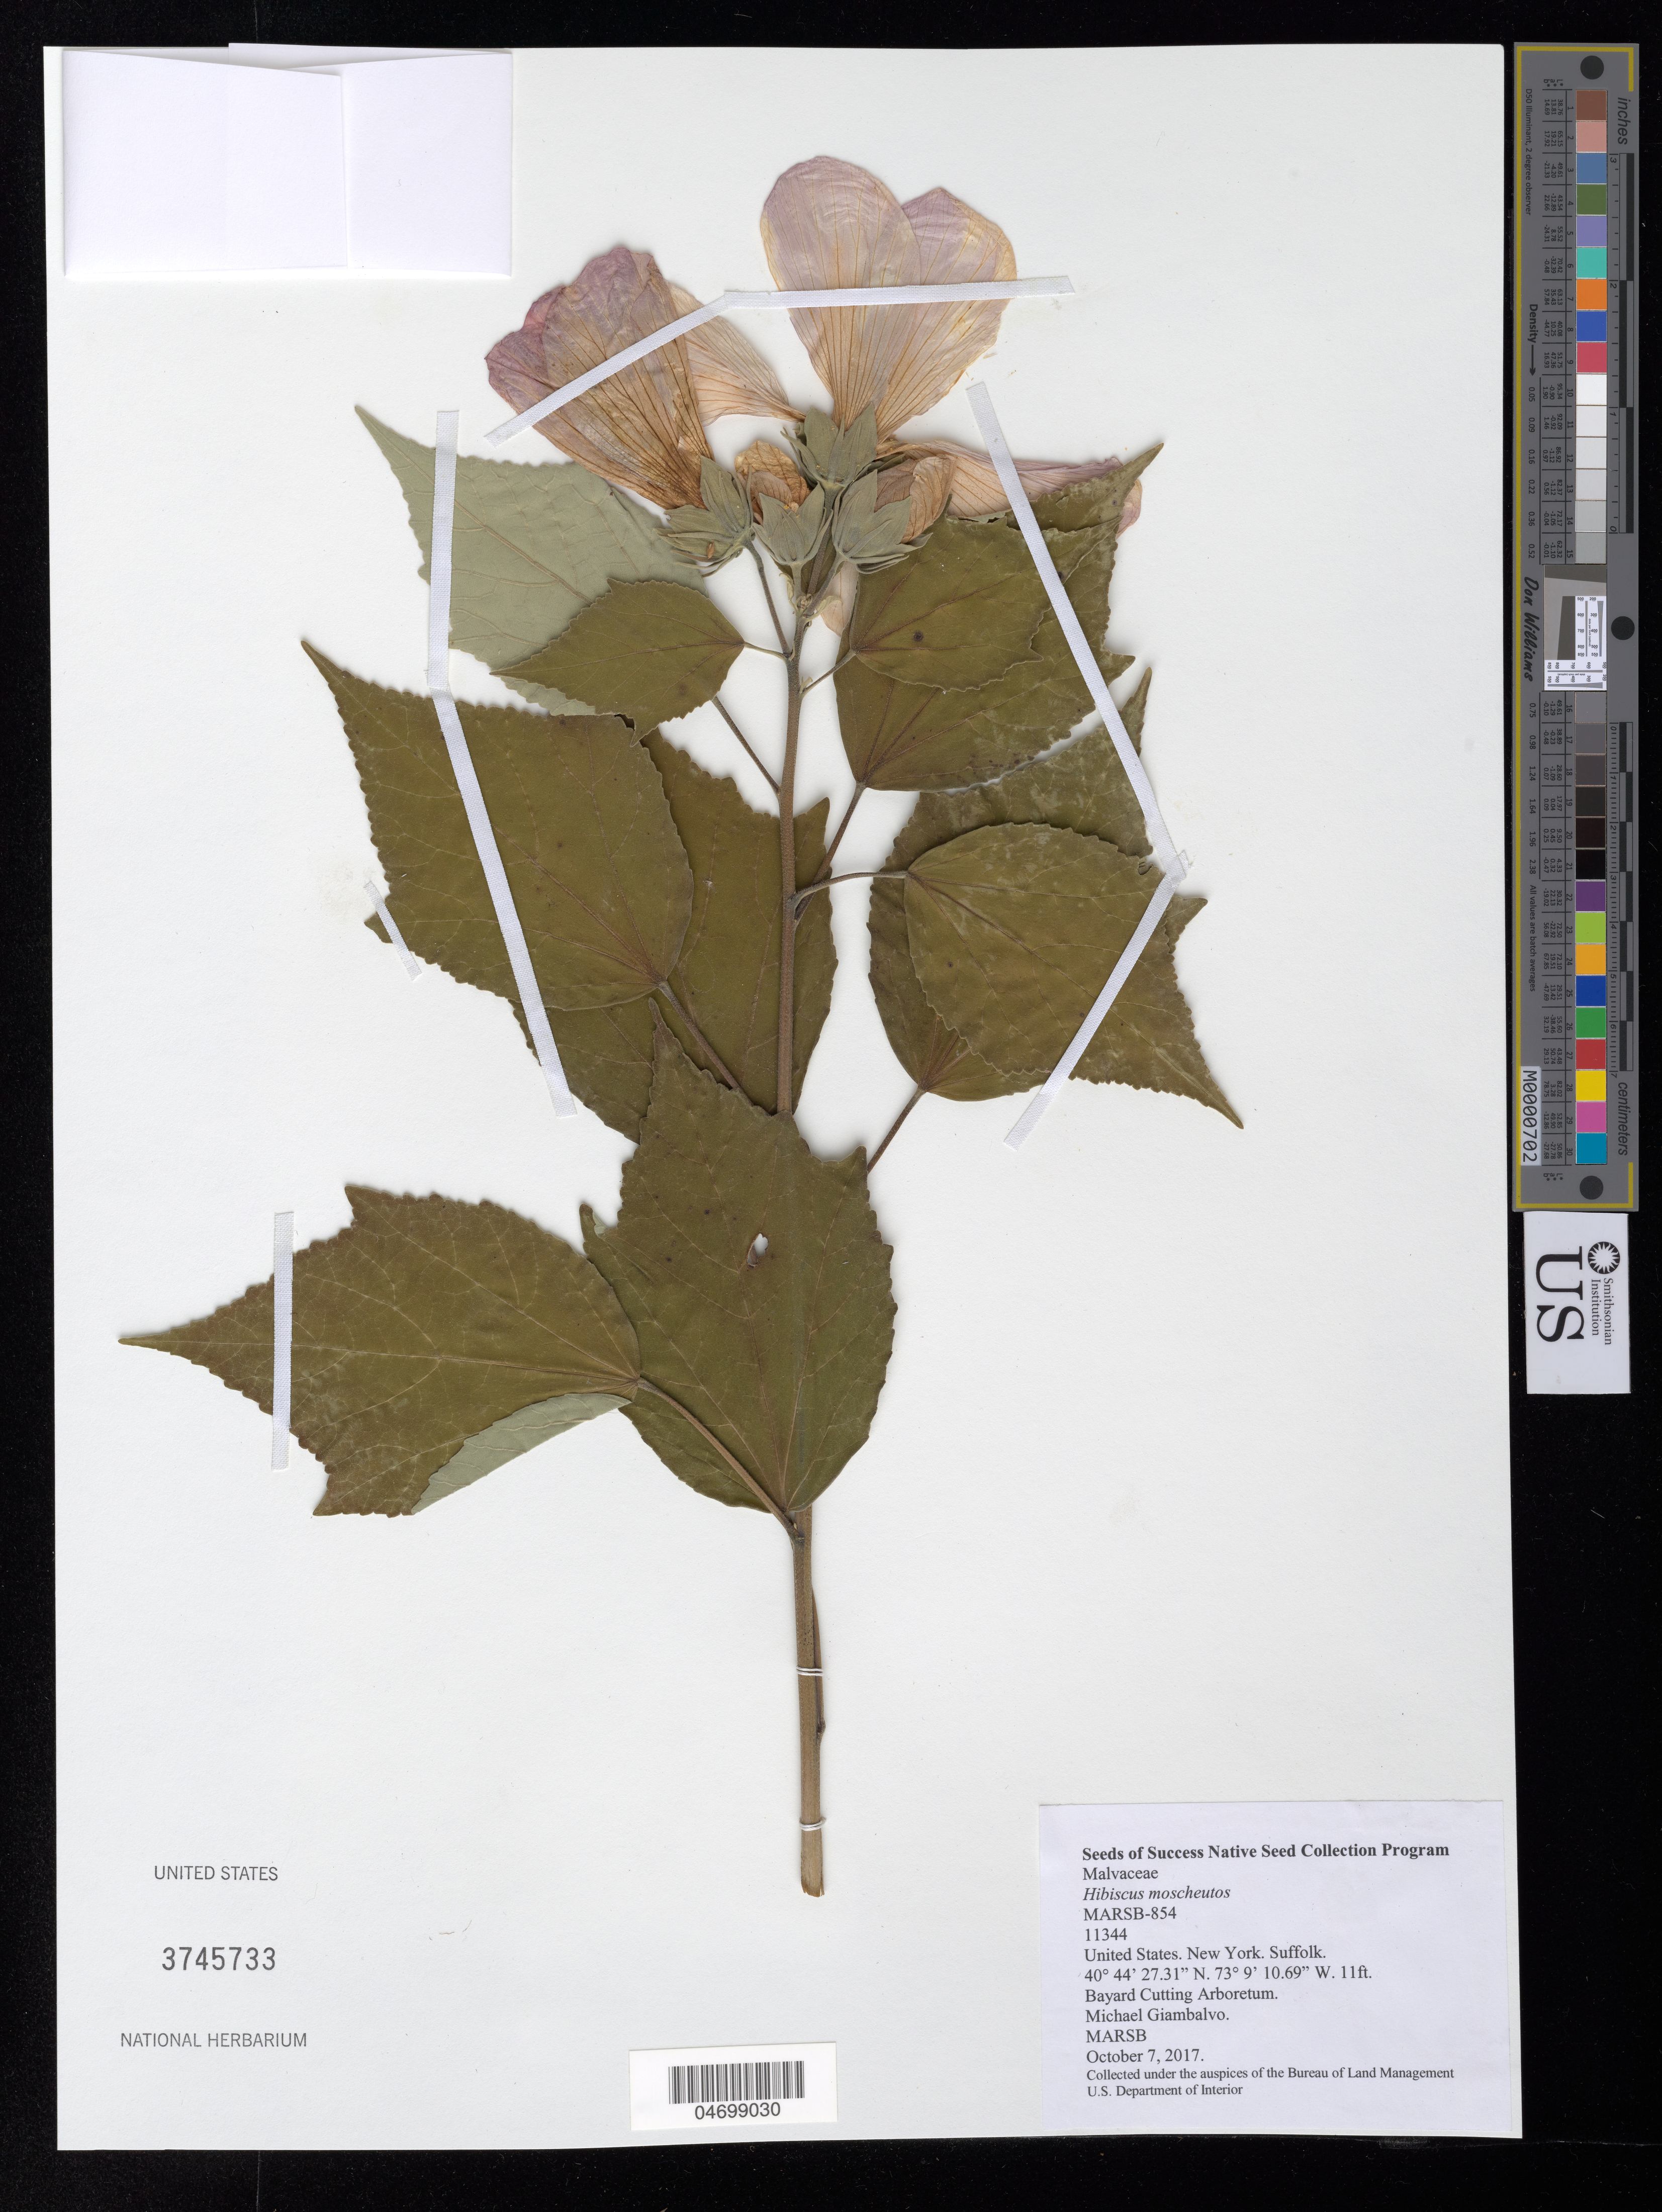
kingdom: Plantae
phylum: Tracheophyta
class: Magnoliopsida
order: Malvales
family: Malvaceae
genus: Hibiscus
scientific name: Hibiscus moscheutos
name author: L.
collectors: M. Giambalvo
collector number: MARSB-854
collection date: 2017-10-07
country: United States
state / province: New York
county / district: Suffolk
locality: Bayard Cutting Arboretum, Paradise Island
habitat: Tidal Salt Marsh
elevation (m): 3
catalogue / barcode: US 3745733